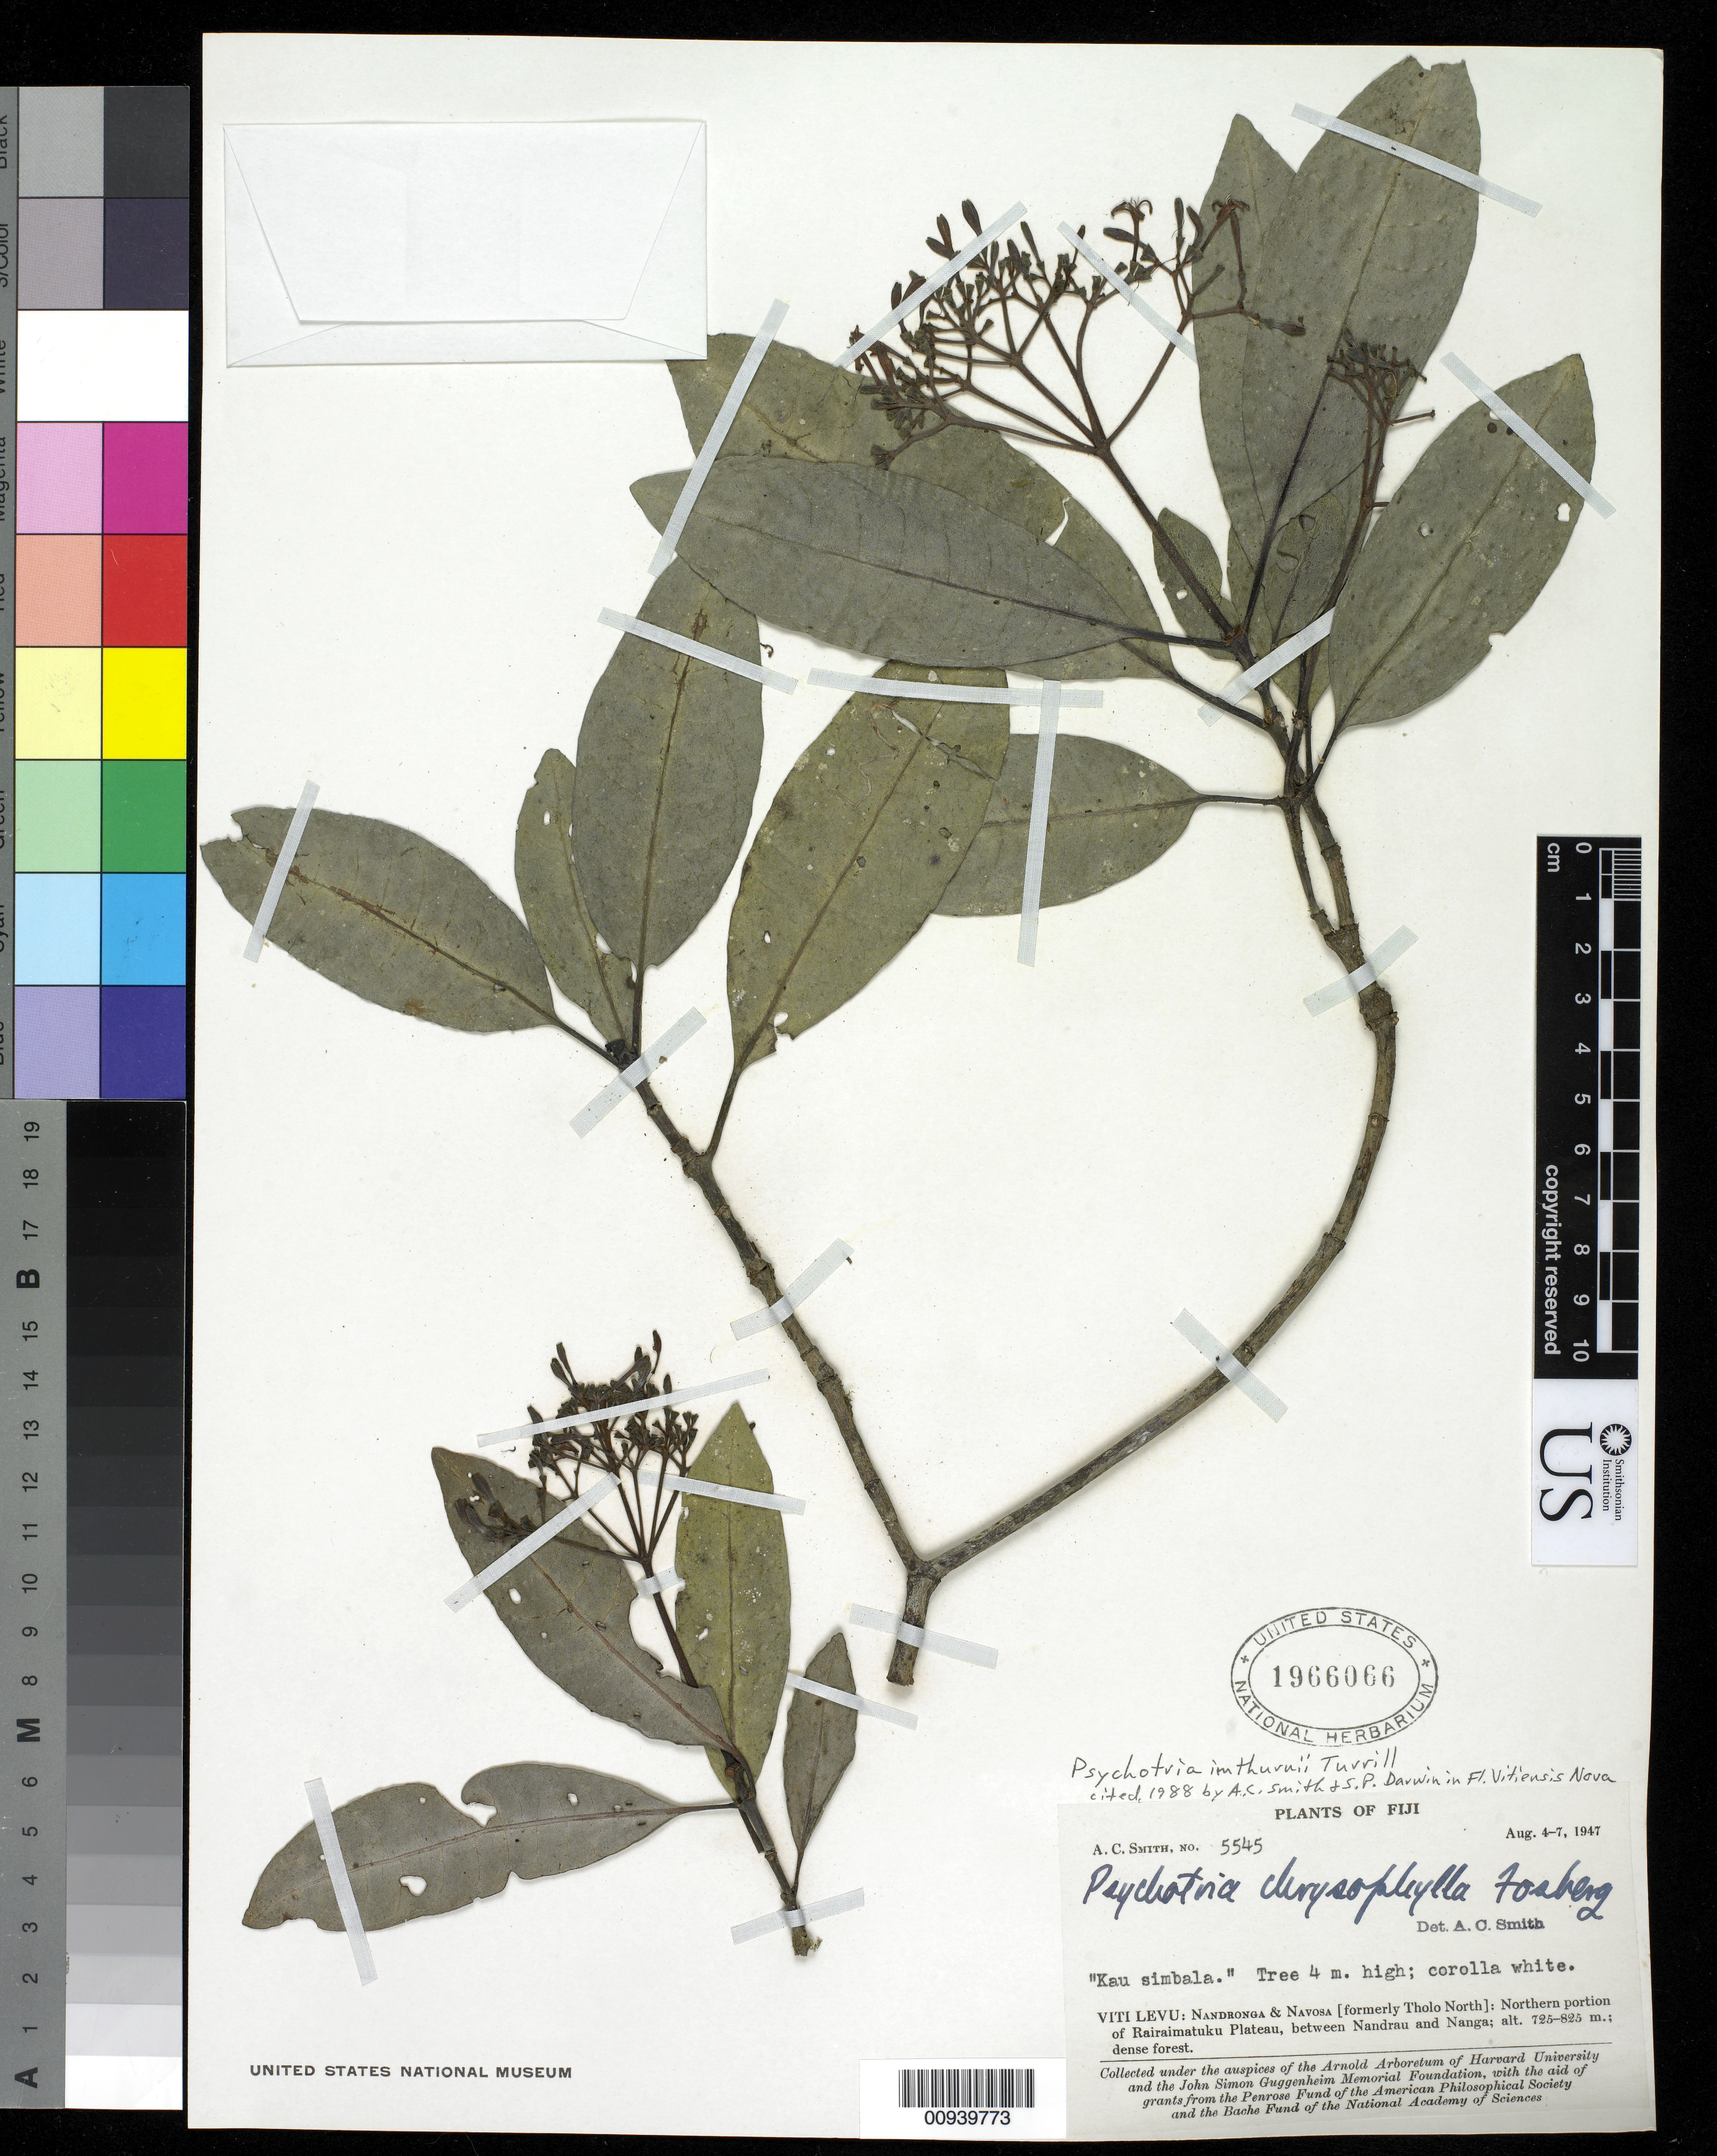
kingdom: Plantae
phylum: Tracheophyta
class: Magnoliopsida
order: Gentianales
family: Rubiaceae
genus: Psychotria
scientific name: Psychotria imthurnii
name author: Turrill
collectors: C. A. Smith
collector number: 5545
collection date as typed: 04 Aug 1947 to 07 Aug 1947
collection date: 1947-08-04/1947-08-07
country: Fiji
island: Viti Levu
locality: Nandronga & Navosa (formerly Tholo North): Northern portion of Rairaimatuku Plateau, between Nandrau and Nanga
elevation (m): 725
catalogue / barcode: US 1966066